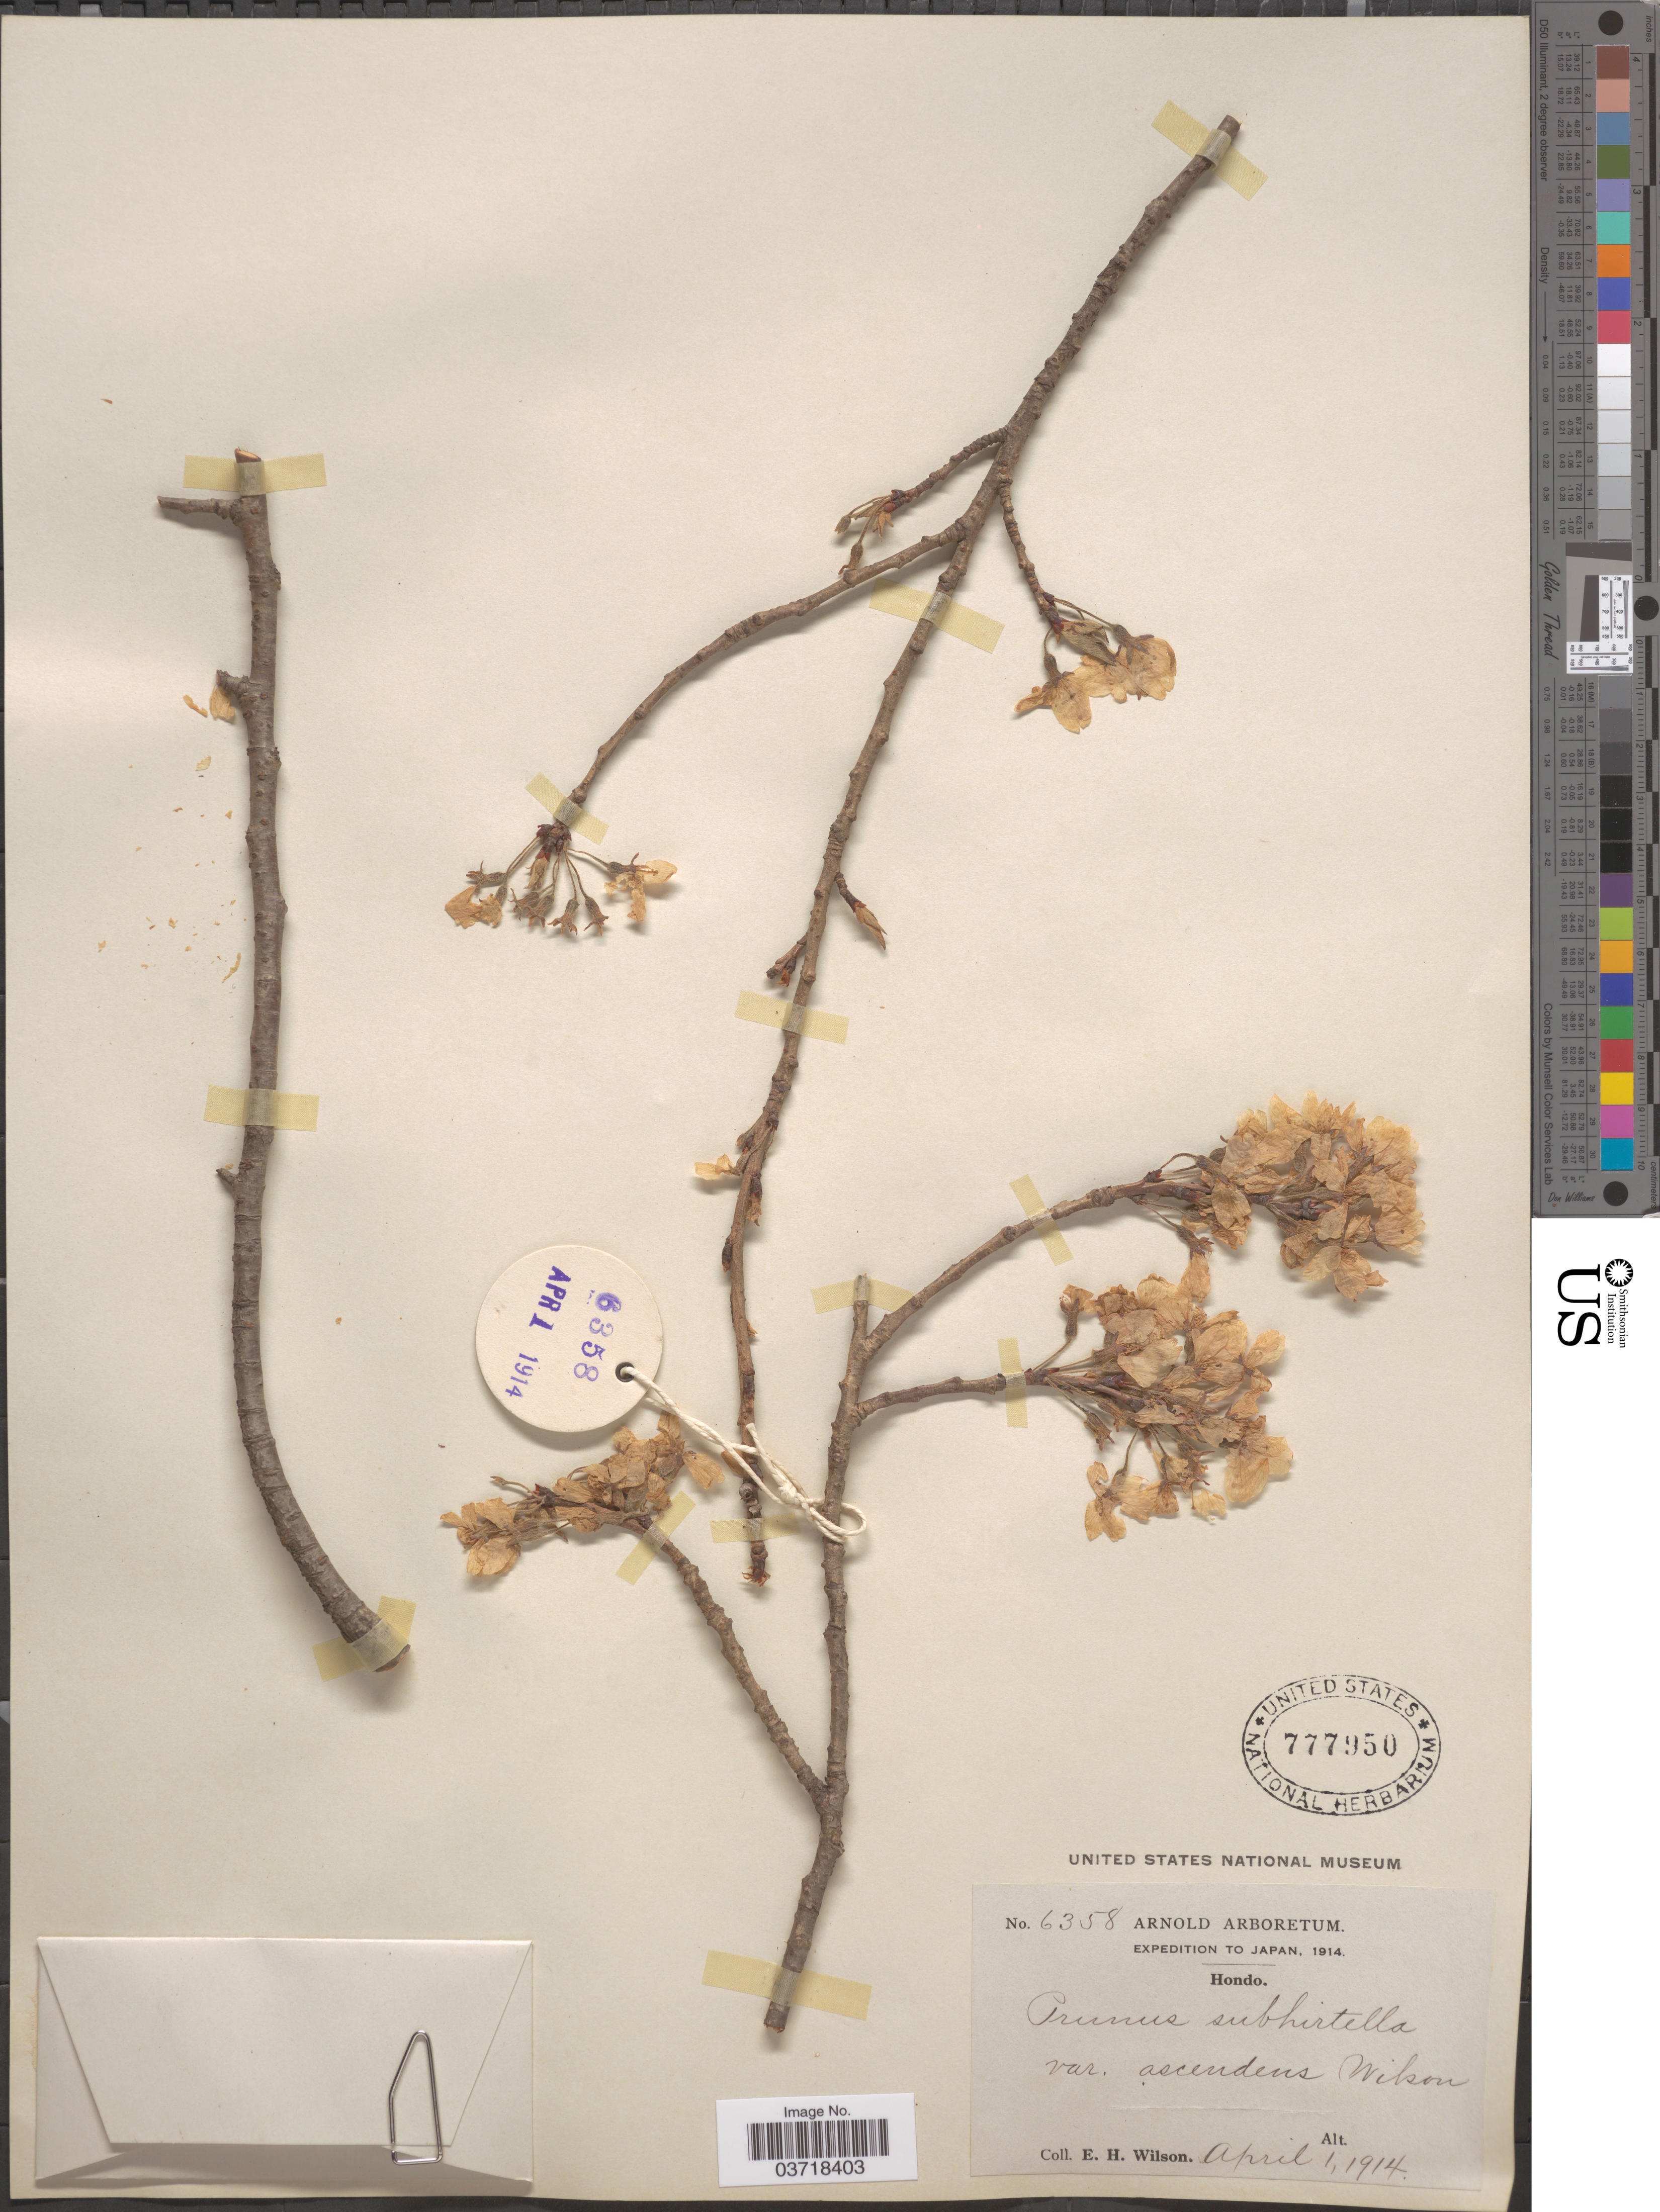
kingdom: Plantae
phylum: Tracheophyta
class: Magnoliopsida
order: Rosales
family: Rosaceae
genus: Prunus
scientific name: Prunus subhirtella var. ascendens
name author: (Makino) E.H. Wilson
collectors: E. Wilson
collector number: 6358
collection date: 1914-04-01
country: Japan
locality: Hondo.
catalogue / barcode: US 777950